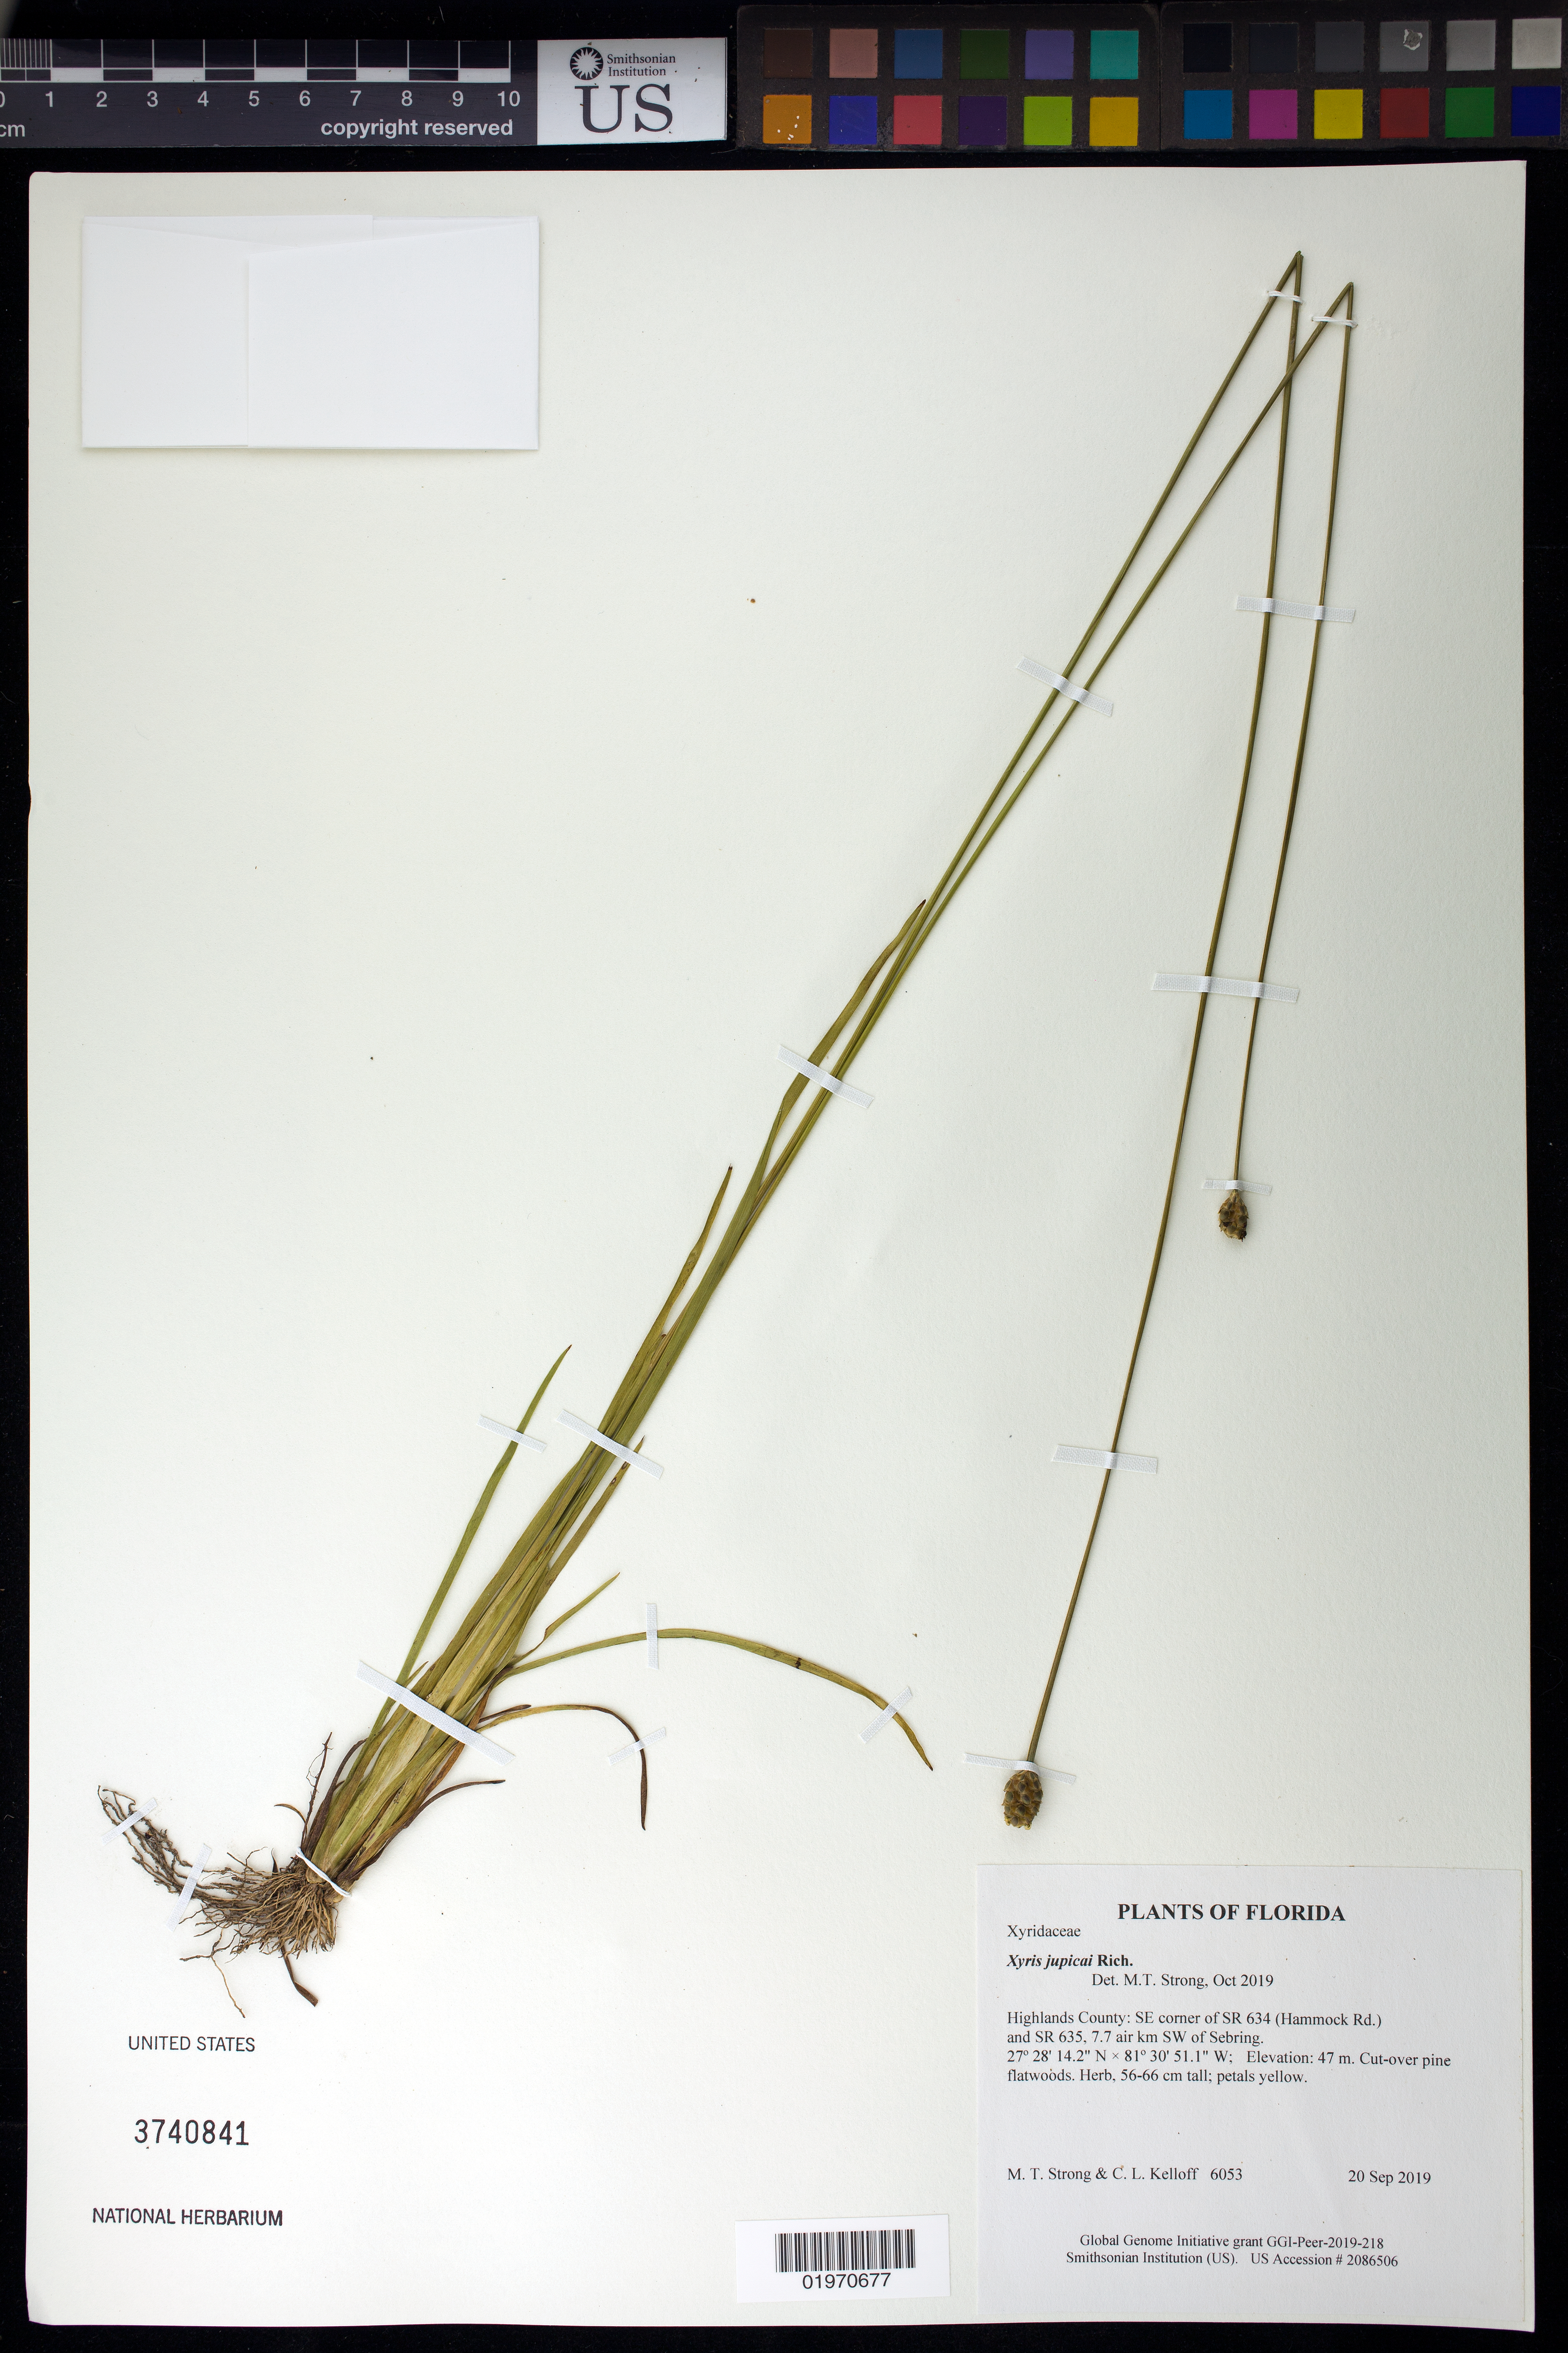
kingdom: Plantae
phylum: Tracheophyta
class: Liliopsida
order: Poales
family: Xyridaceae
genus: Xyris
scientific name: Xyris jupicai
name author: Rich.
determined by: Strong, Mark T., (BOT), Smithsonian Institution - National Museum of Natural History (UNITED STATES)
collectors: M. T. Strong & C. L. Kelloff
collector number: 6053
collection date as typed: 20 Sep 2019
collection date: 2019-09-20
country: United States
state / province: Florida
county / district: Highlands County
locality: SE corner of SR 634 (Hammock Rd.) and SR 635, 7.7 air km SW of Sebring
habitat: Cut-over pine flatwoods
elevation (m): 47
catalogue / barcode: US 3740841